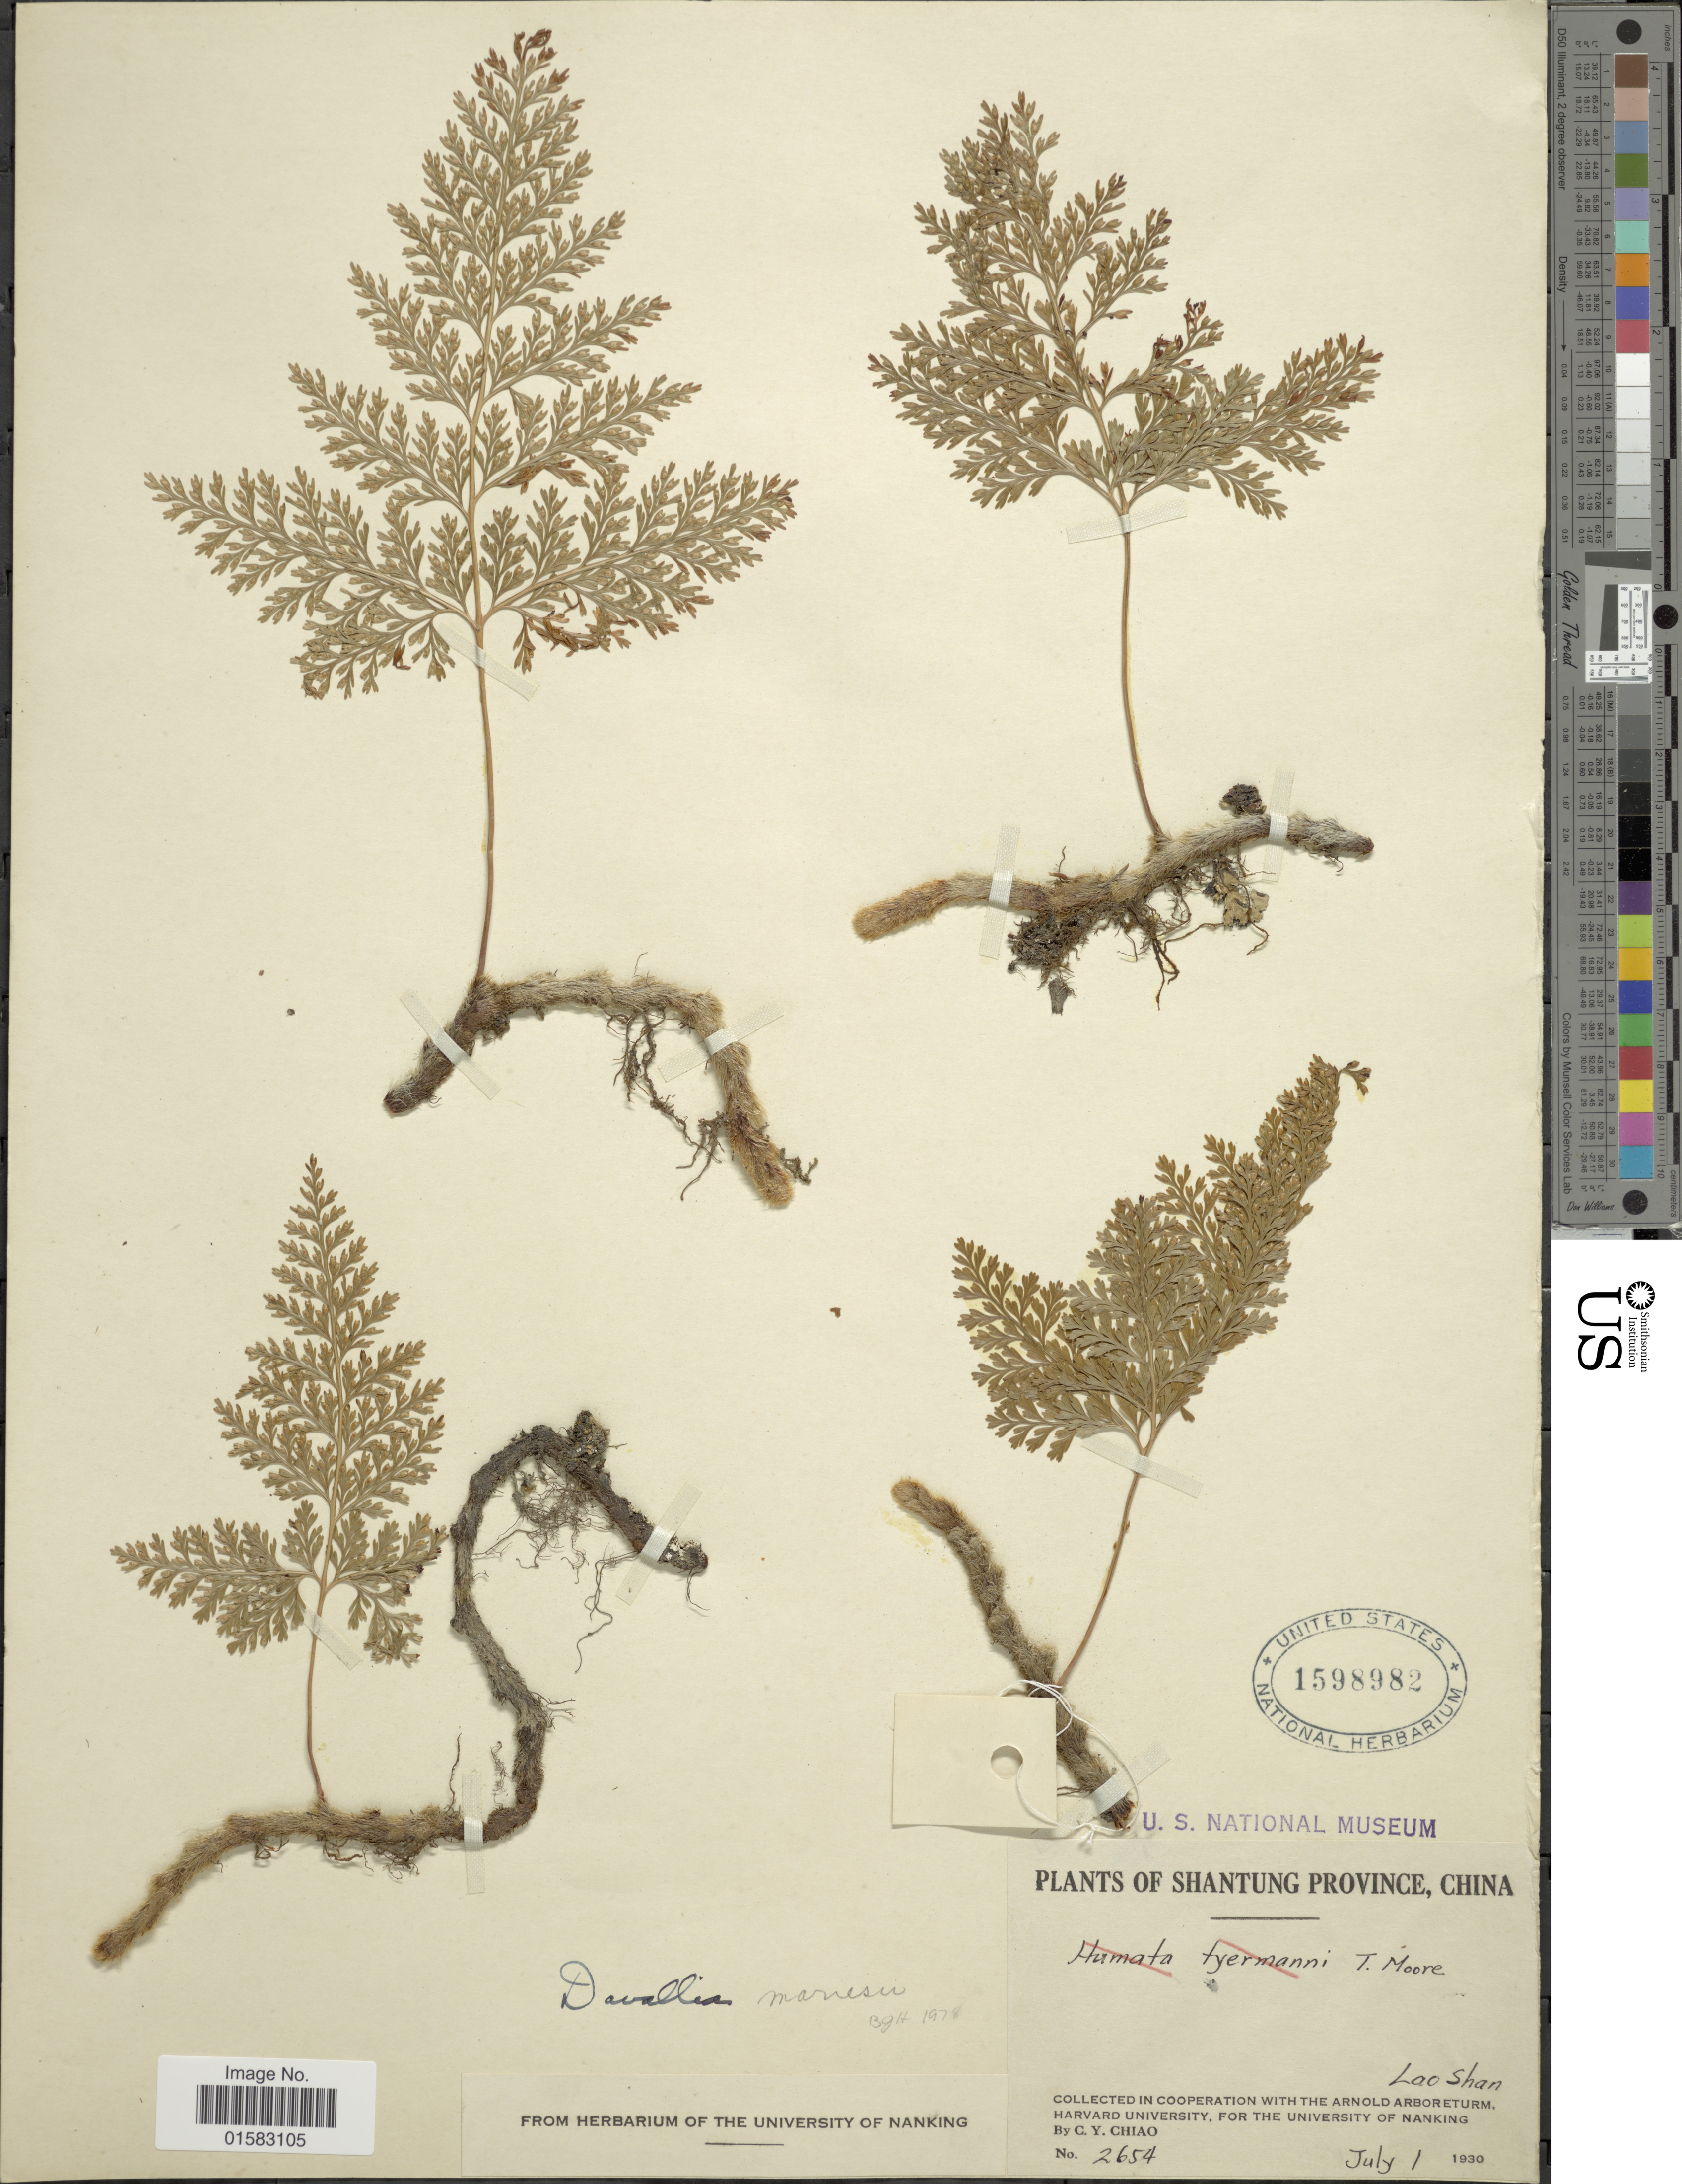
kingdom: Plantae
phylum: Tracheophyta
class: Polypodiopsida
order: Polypodiales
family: Davalliaceae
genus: Davallia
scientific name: Davallia sp.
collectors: C. Y. Chiao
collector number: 2654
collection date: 1930-07-01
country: China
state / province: Shandong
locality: Shantung Province, Lao Shan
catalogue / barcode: US 1598982